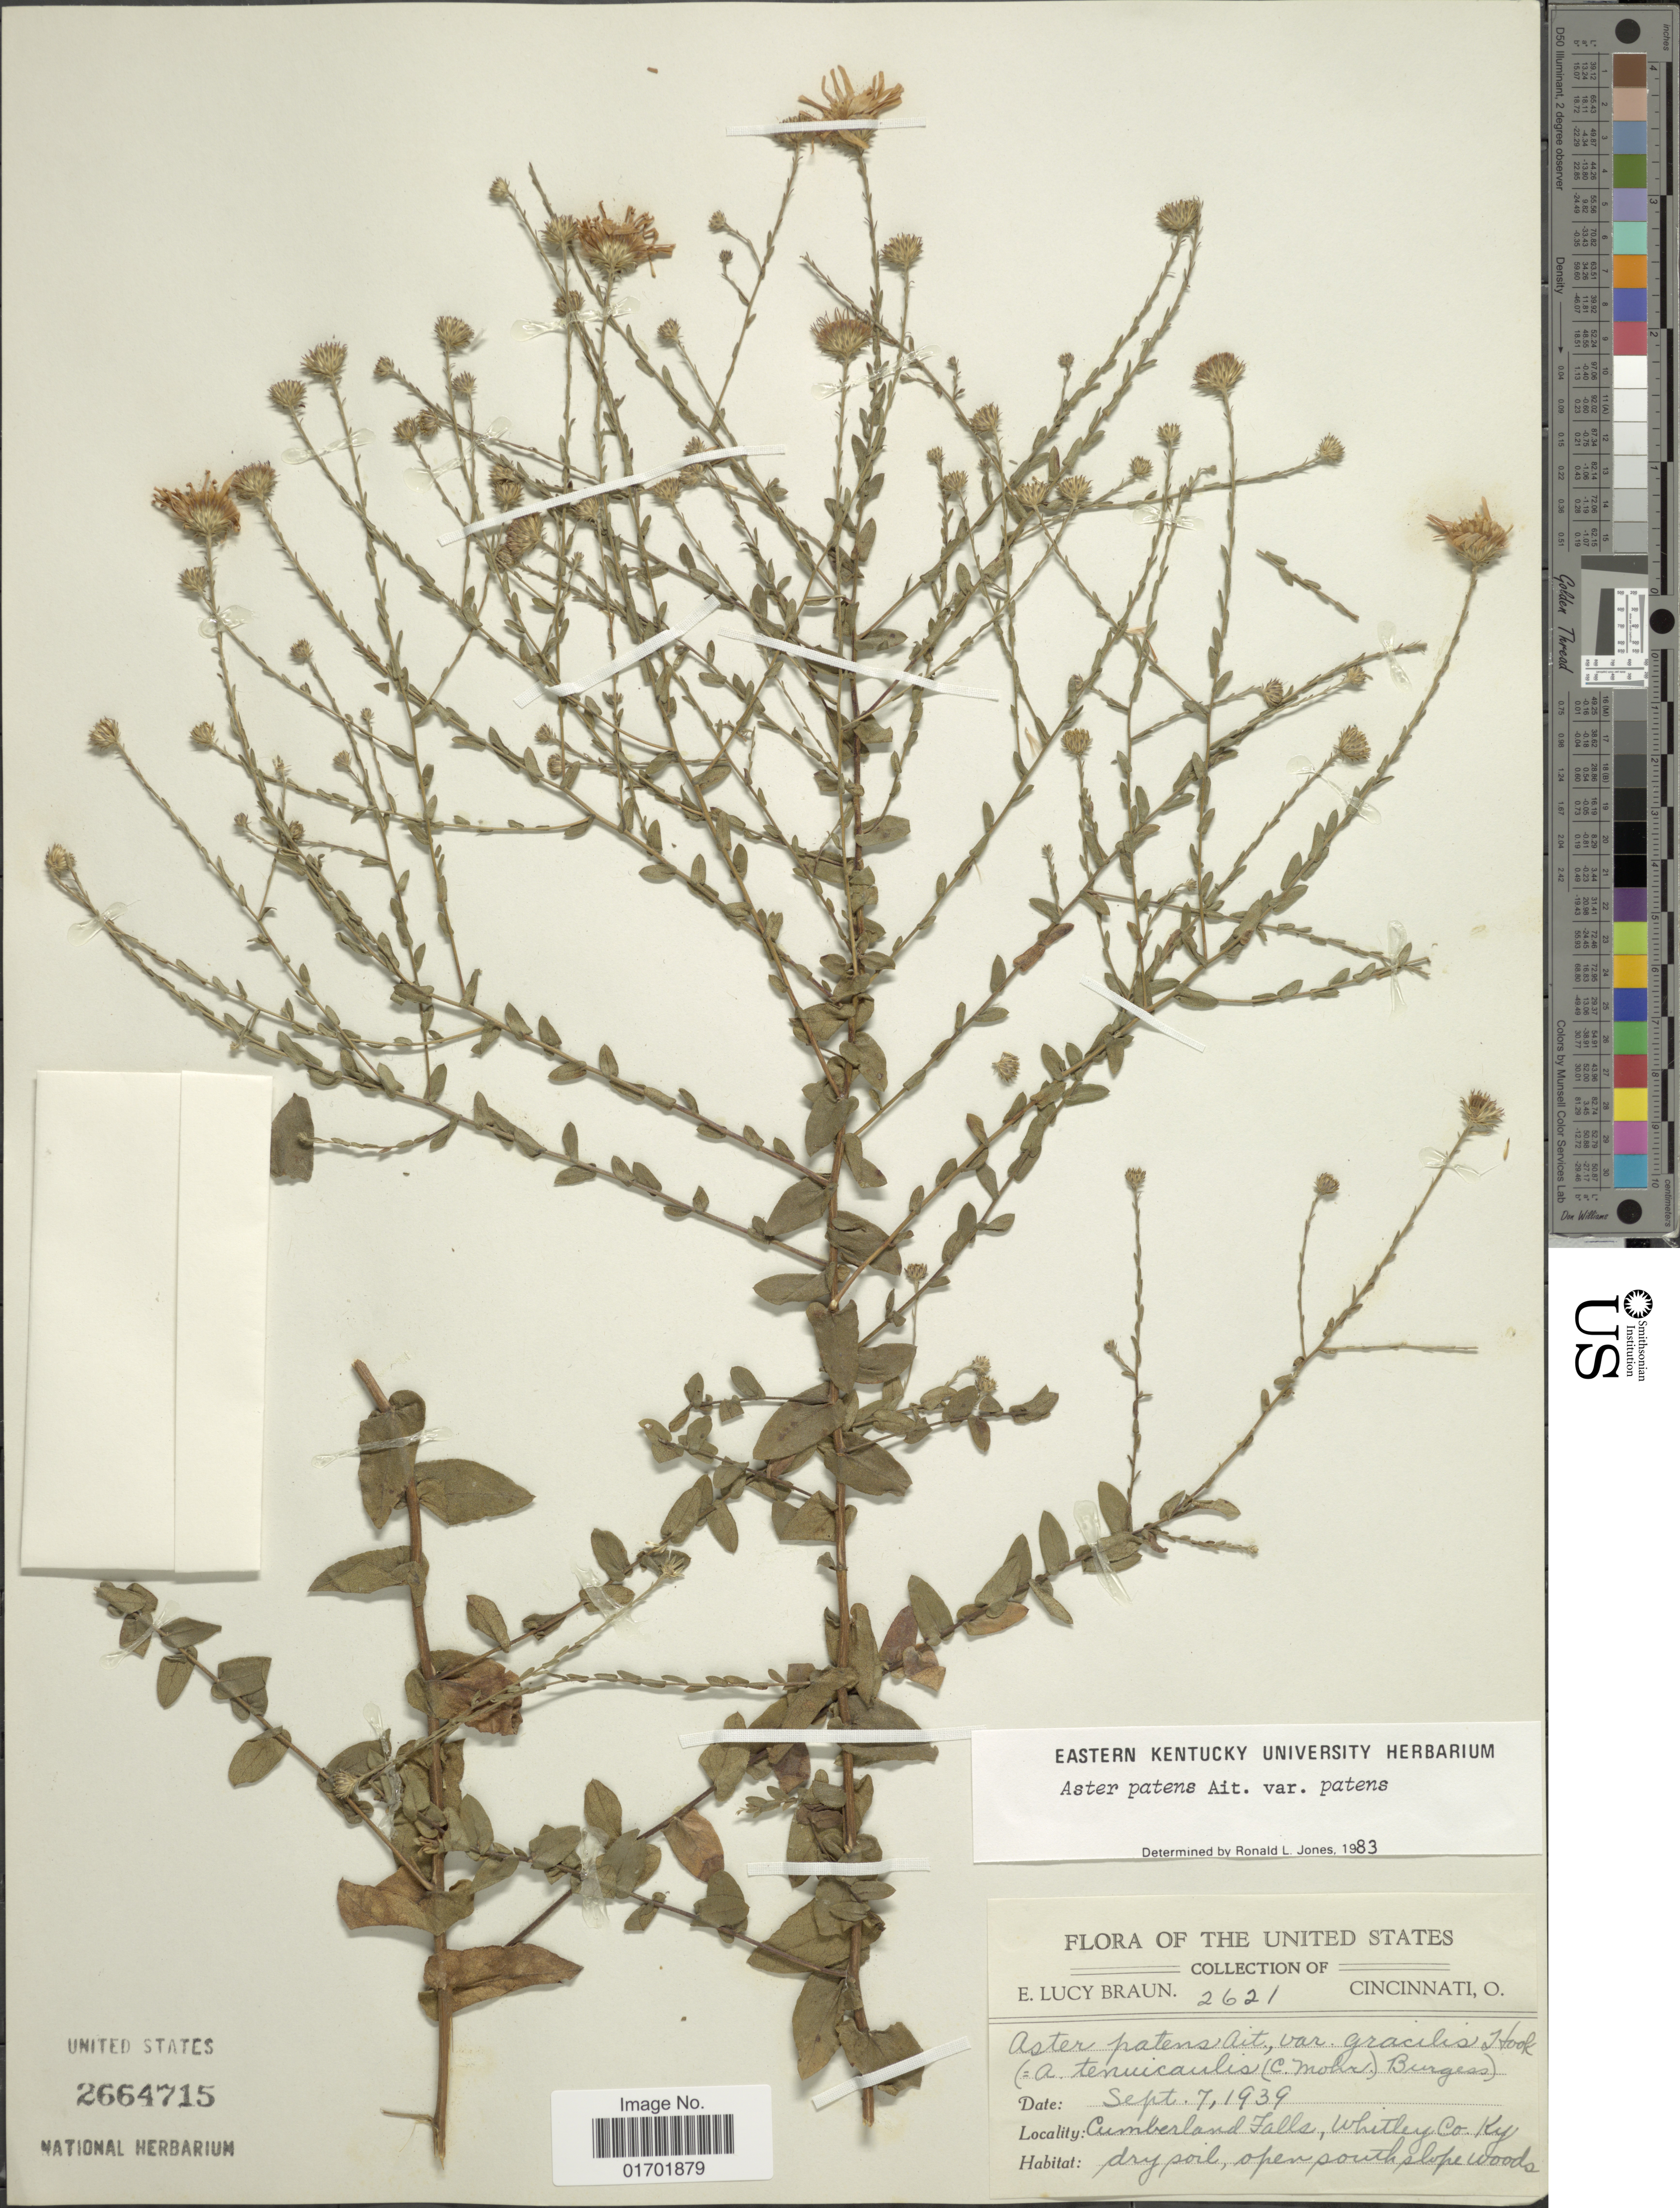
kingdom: Plantae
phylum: Tracheophyta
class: Magnoliopsida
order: Asterales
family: Asteraceae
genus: Symphyotrichum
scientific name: Symphyotrichum patens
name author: (Aiton) G.L. Nesom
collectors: E. L. Braun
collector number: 2621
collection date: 1939-09-07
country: United States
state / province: Kentucky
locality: The United States, Cumberland Falls, Whitey Co.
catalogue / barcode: US 2664715